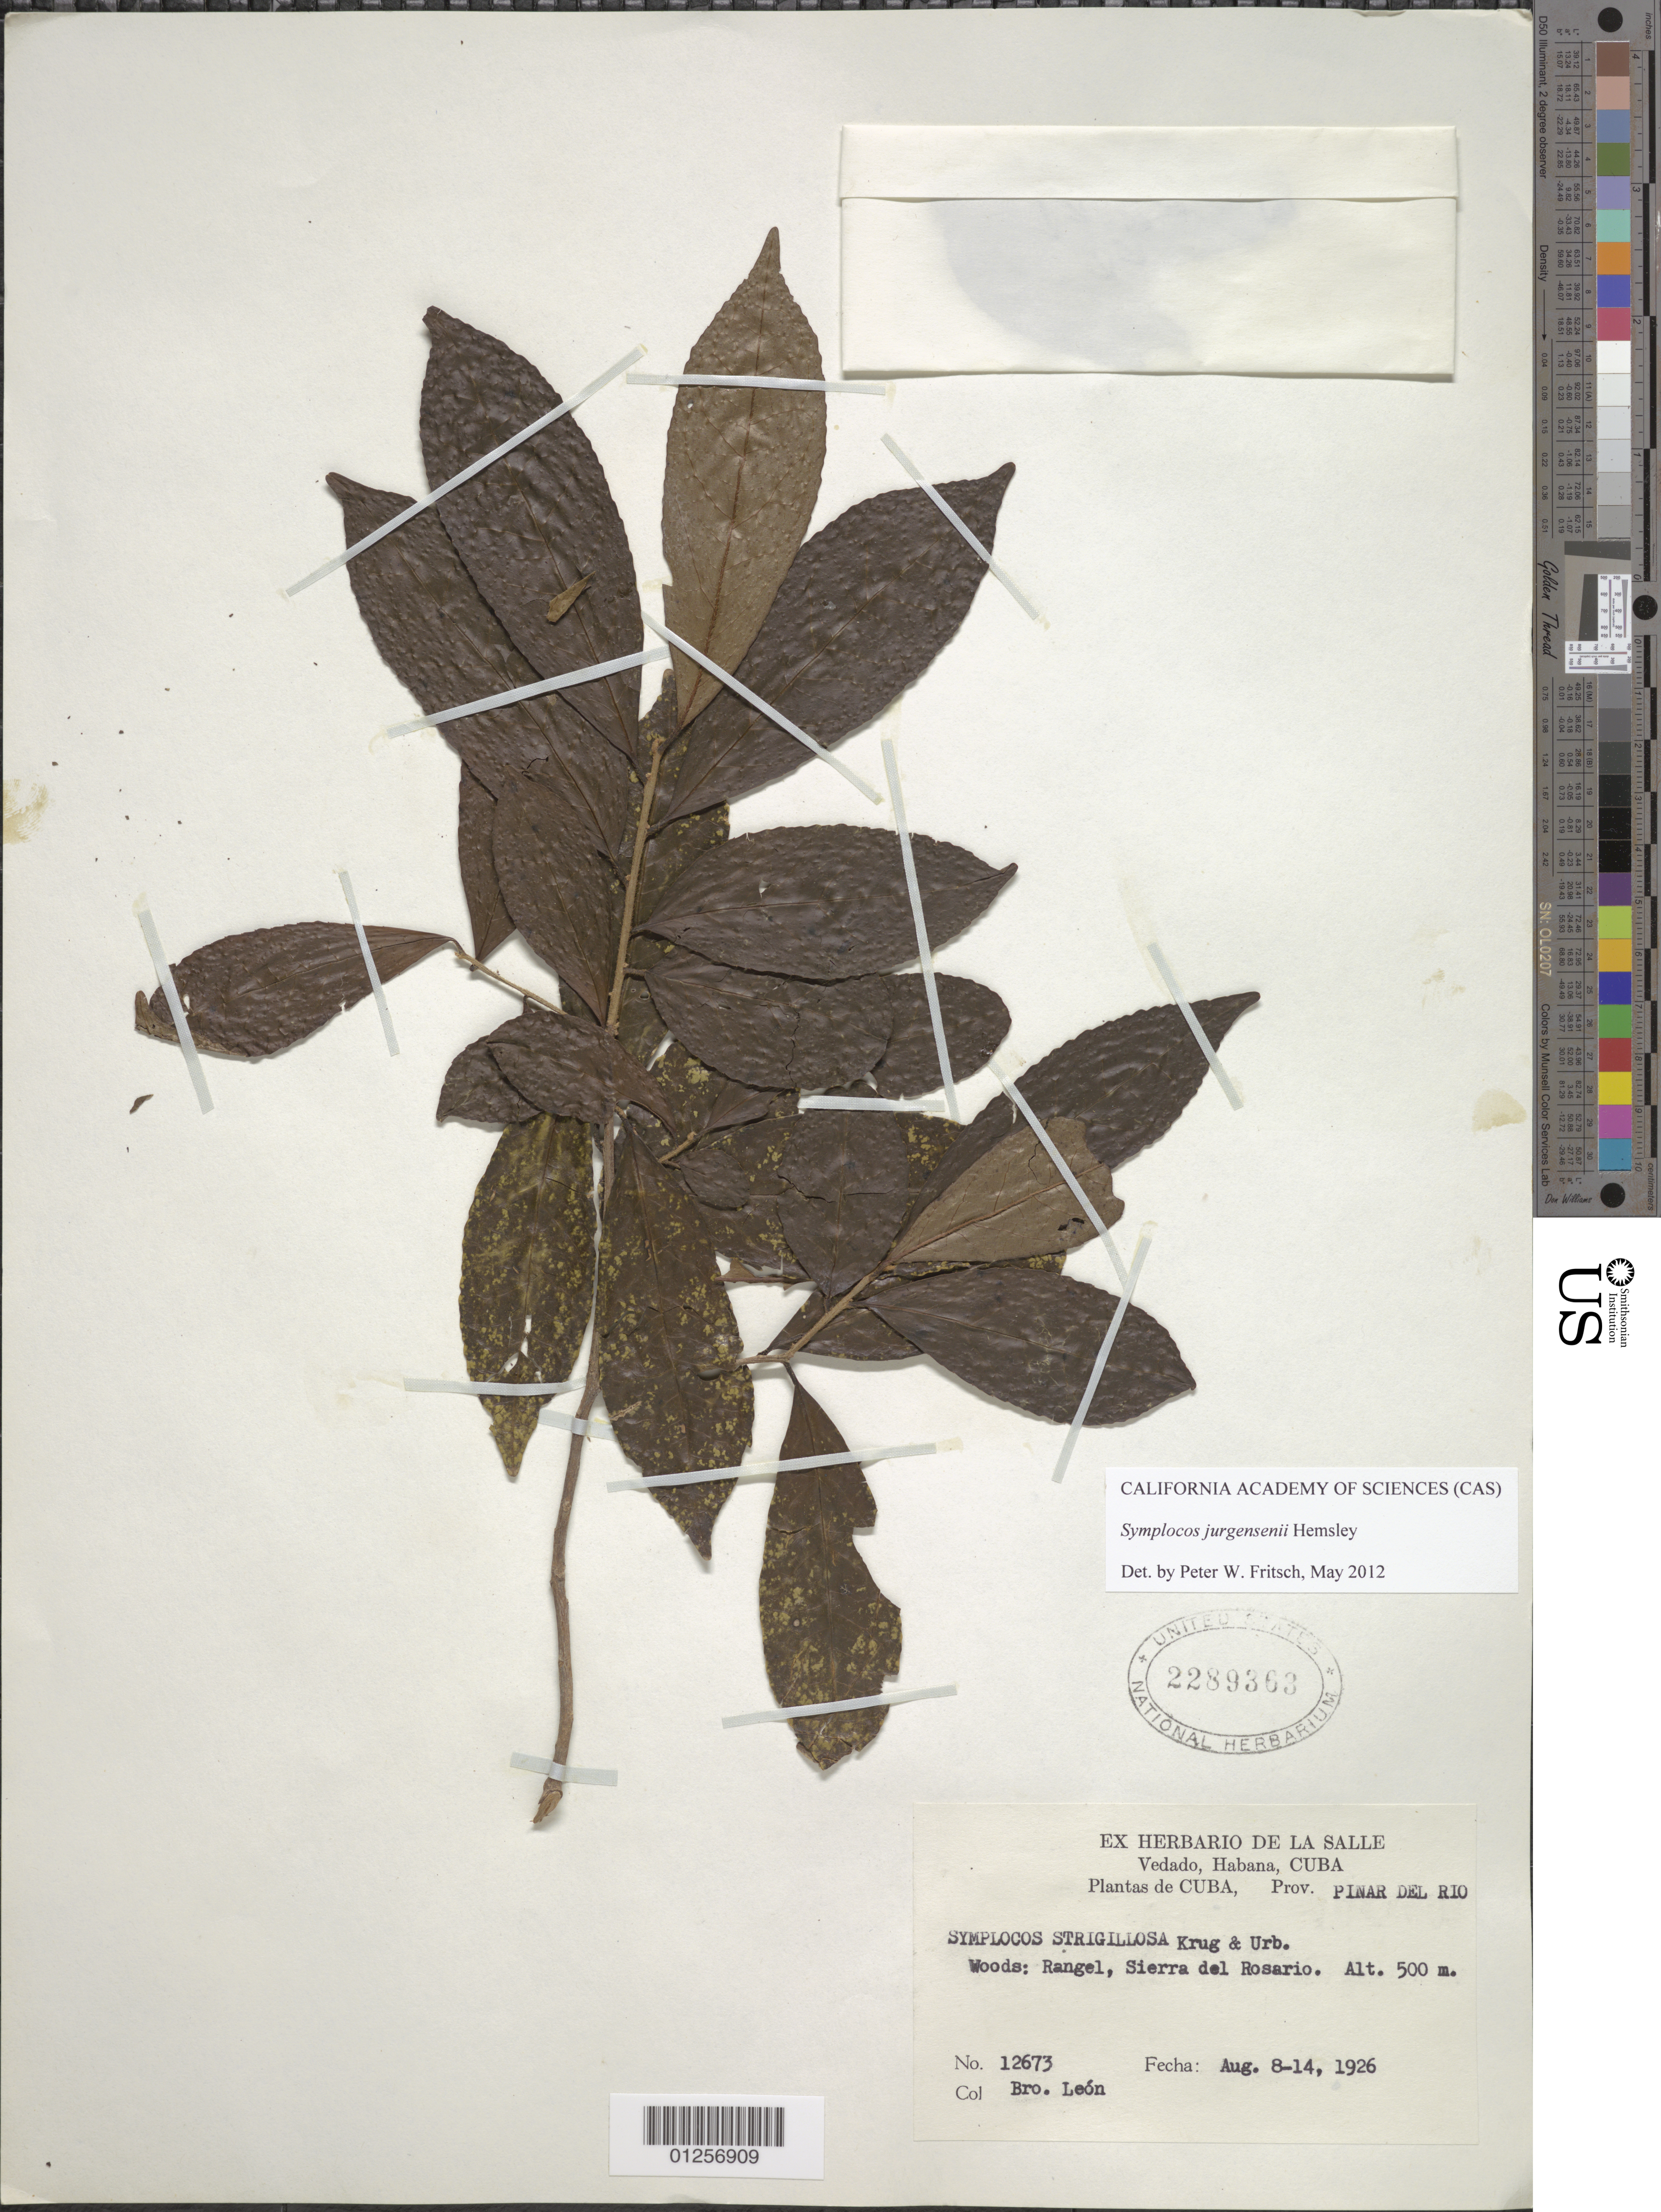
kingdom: Plantae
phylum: Tracheophyta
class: Magnoliopsida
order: Ericales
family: Symplocaceae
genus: Symplocos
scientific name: Symplocos jurgensenii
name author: Hemsl.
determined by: Fritsch, Peter W.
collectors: Bro. León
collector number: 12673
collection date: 1926-08-08/1926-08-14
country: Cuba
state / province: Pinar del Rio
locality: Rangel, Sierra del Rosario.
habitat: Woods.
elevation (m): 500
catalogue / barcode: US 2289363